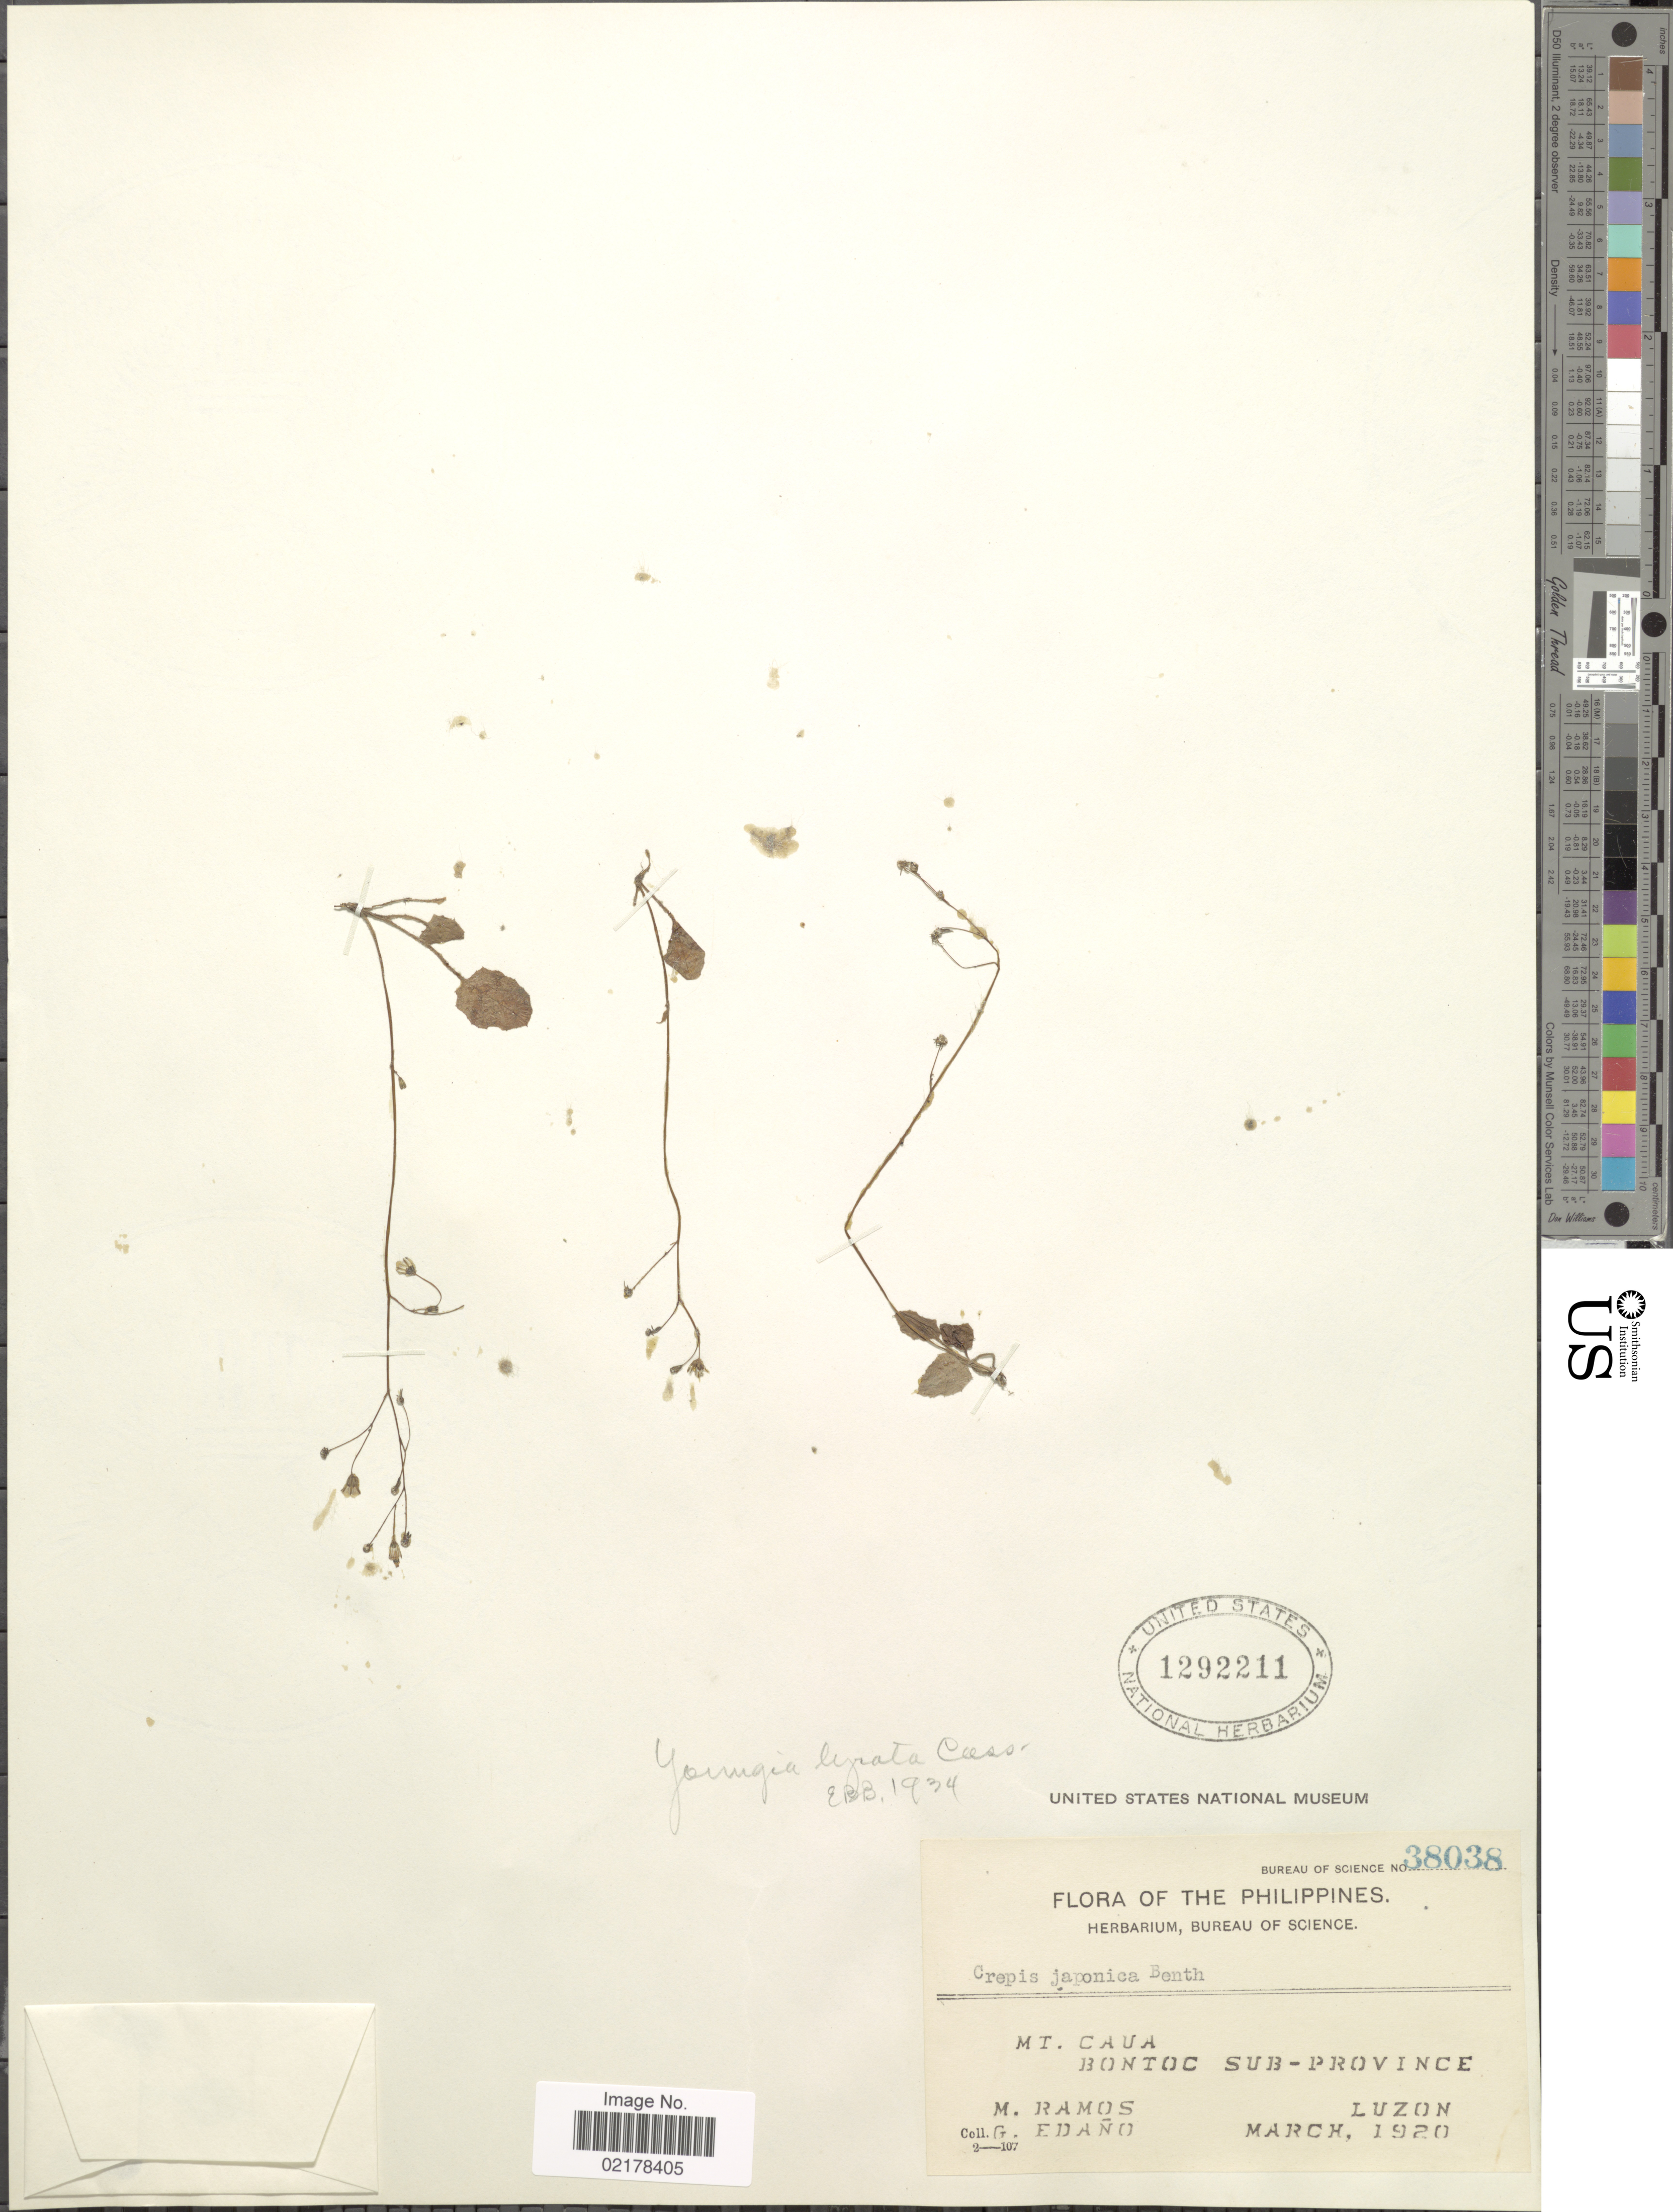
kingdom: Plantae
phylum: Tracheophyta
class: Magnoliopsida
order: Asterales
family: Asteraceae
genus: Youngia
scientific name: Youngia japonica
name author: (L.) DC.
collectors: M. Ramos & G. Edaño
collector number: Bureau of Science 38038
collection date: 1920-03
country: Philippines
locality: Mt Caua, Bontoc Sub-province Luzon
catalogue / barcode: US 1292211